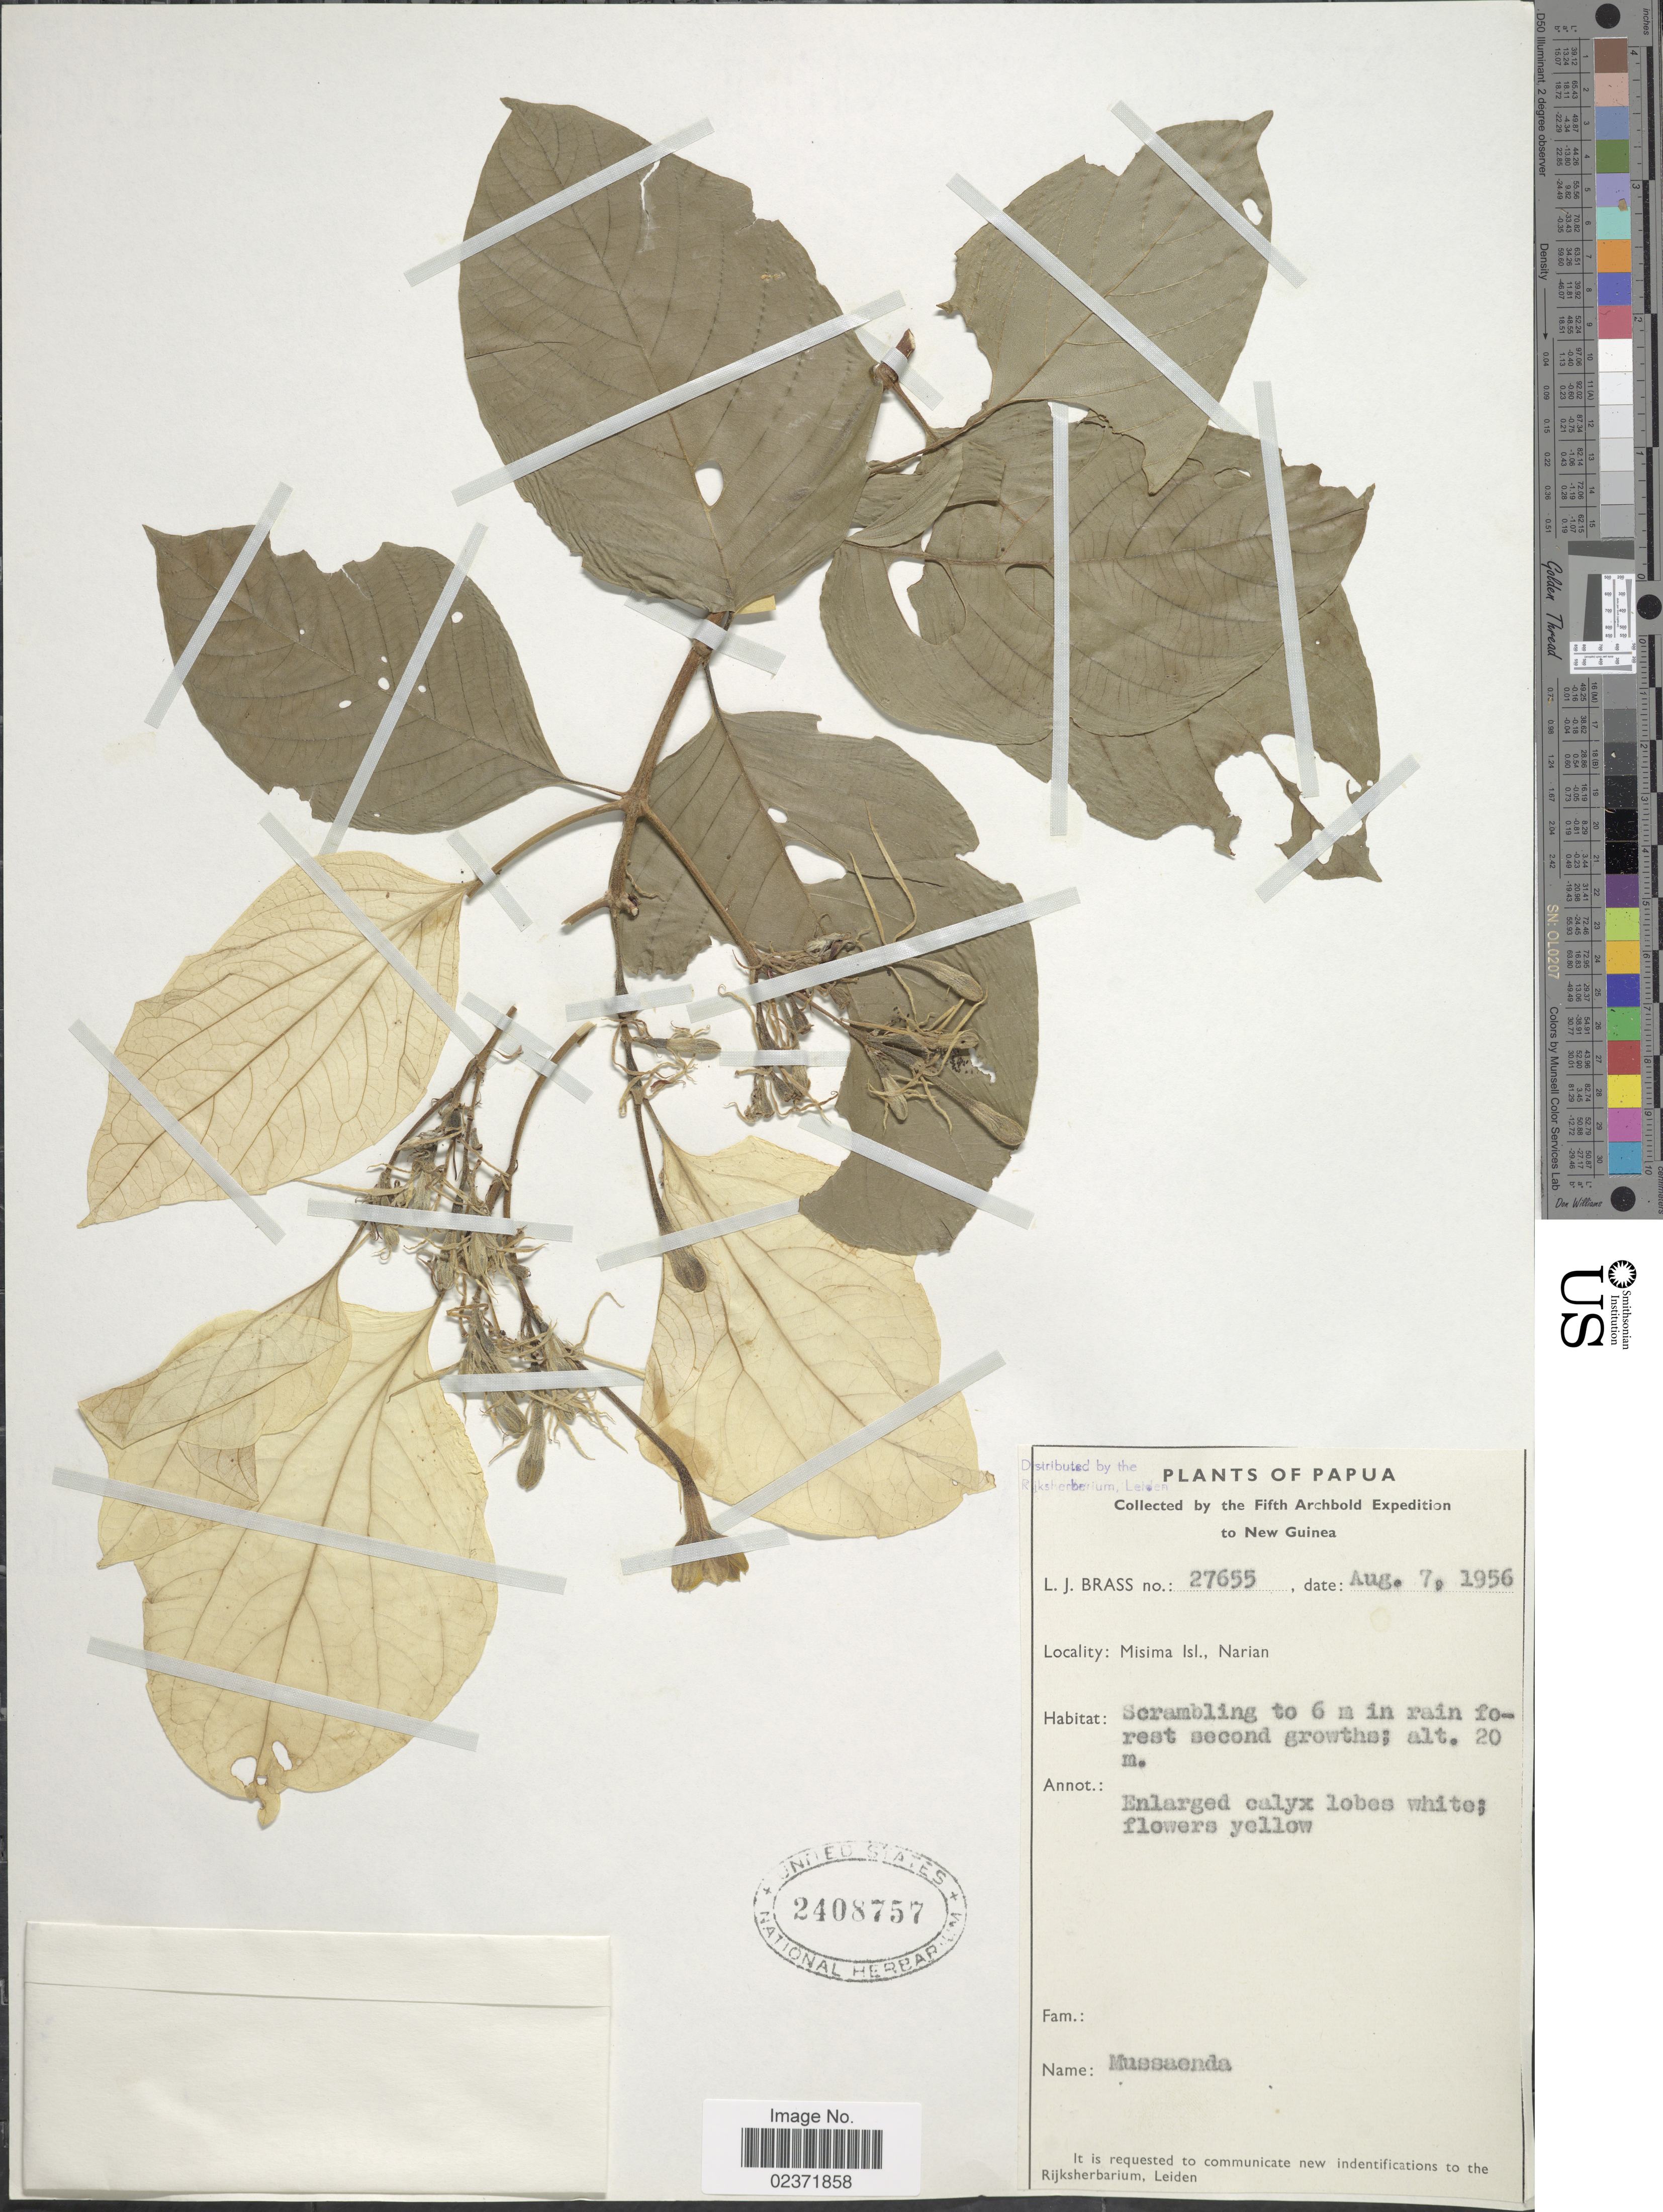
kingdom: Plantae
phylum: Tracheophyta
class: Magnoliopsida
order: Gentianales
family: Rubiaceae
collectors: L. J. Brass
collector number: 27655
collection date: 1956-08-07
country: Papua New Guinea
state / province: Milne Bay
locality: Papua, New Guinea, Misima Isl., Narian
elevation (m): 20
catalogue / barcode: US 2408757